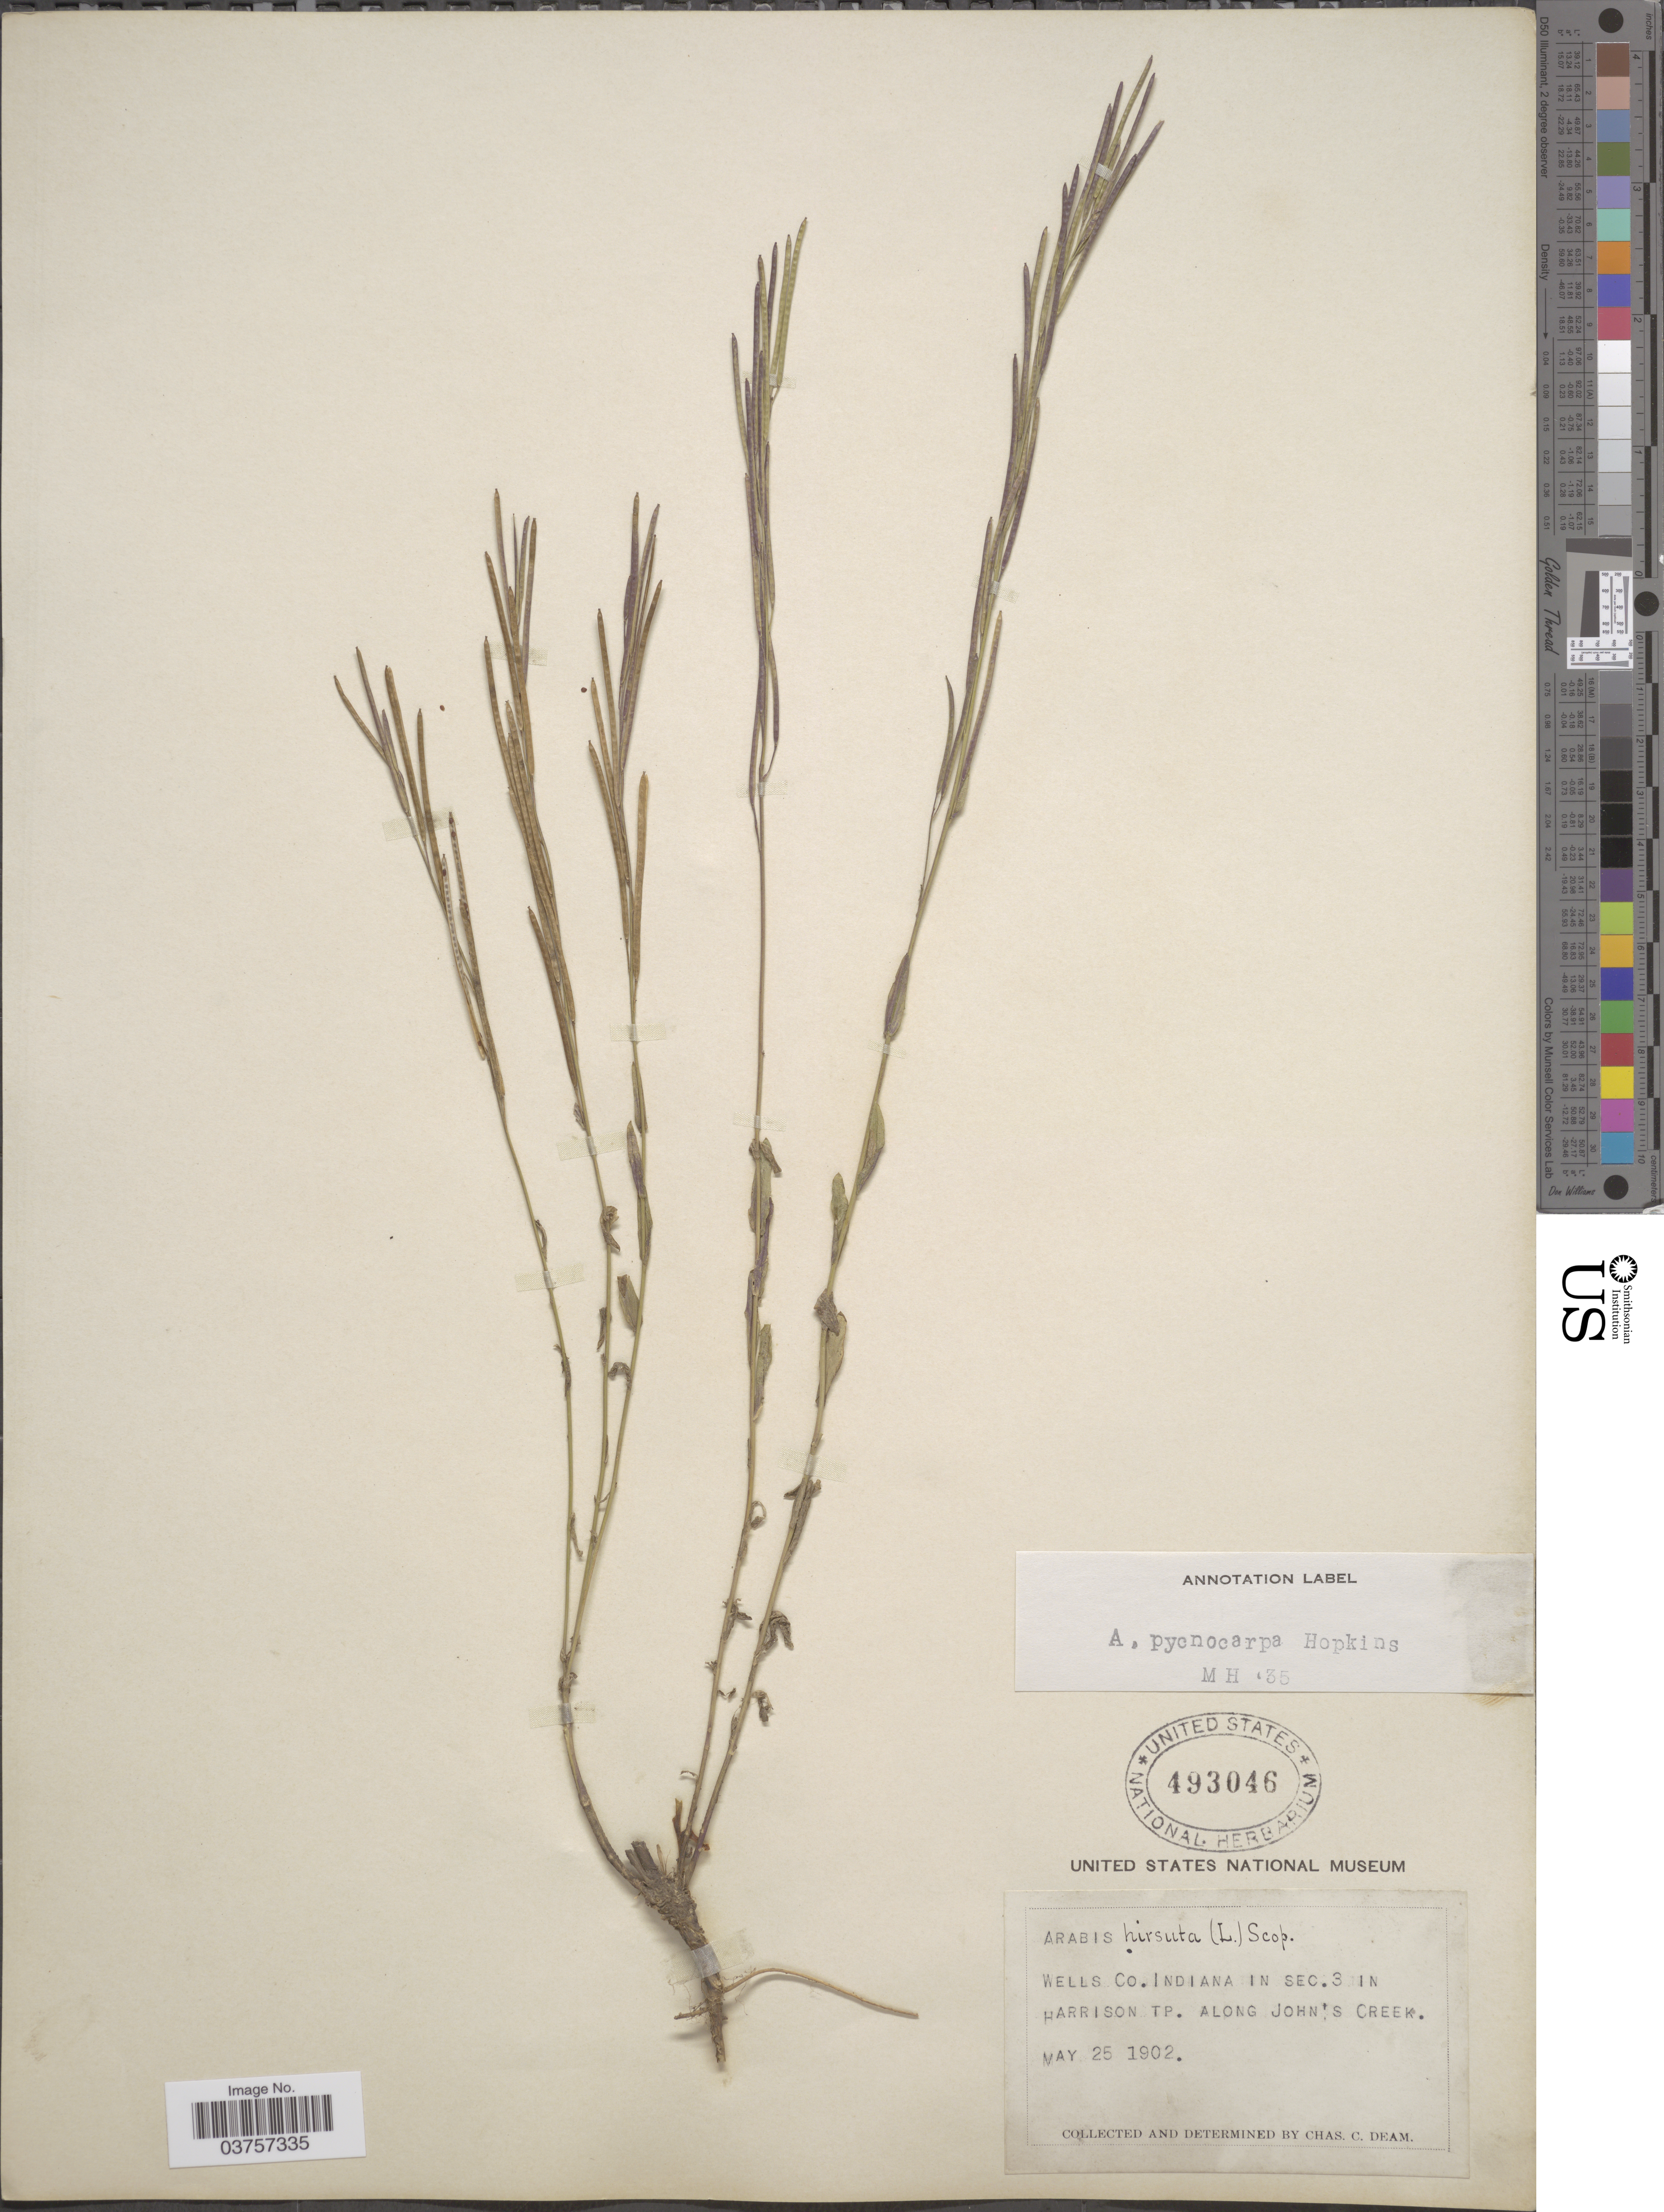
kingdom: Plantae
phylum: Tracheophyta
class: Magnoliopsida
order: Brassicales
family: Brassicaceae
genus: Arabis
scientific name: Arabis hirsuta var. pycnocarpa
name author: M. Hopkins & Rollins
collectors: C. C. Deam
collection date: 1902-05-25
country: United States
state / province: Indiana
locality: Wells Co. in sec. 3 in Harrison tp. along John's Creek.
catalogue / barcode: US 493046